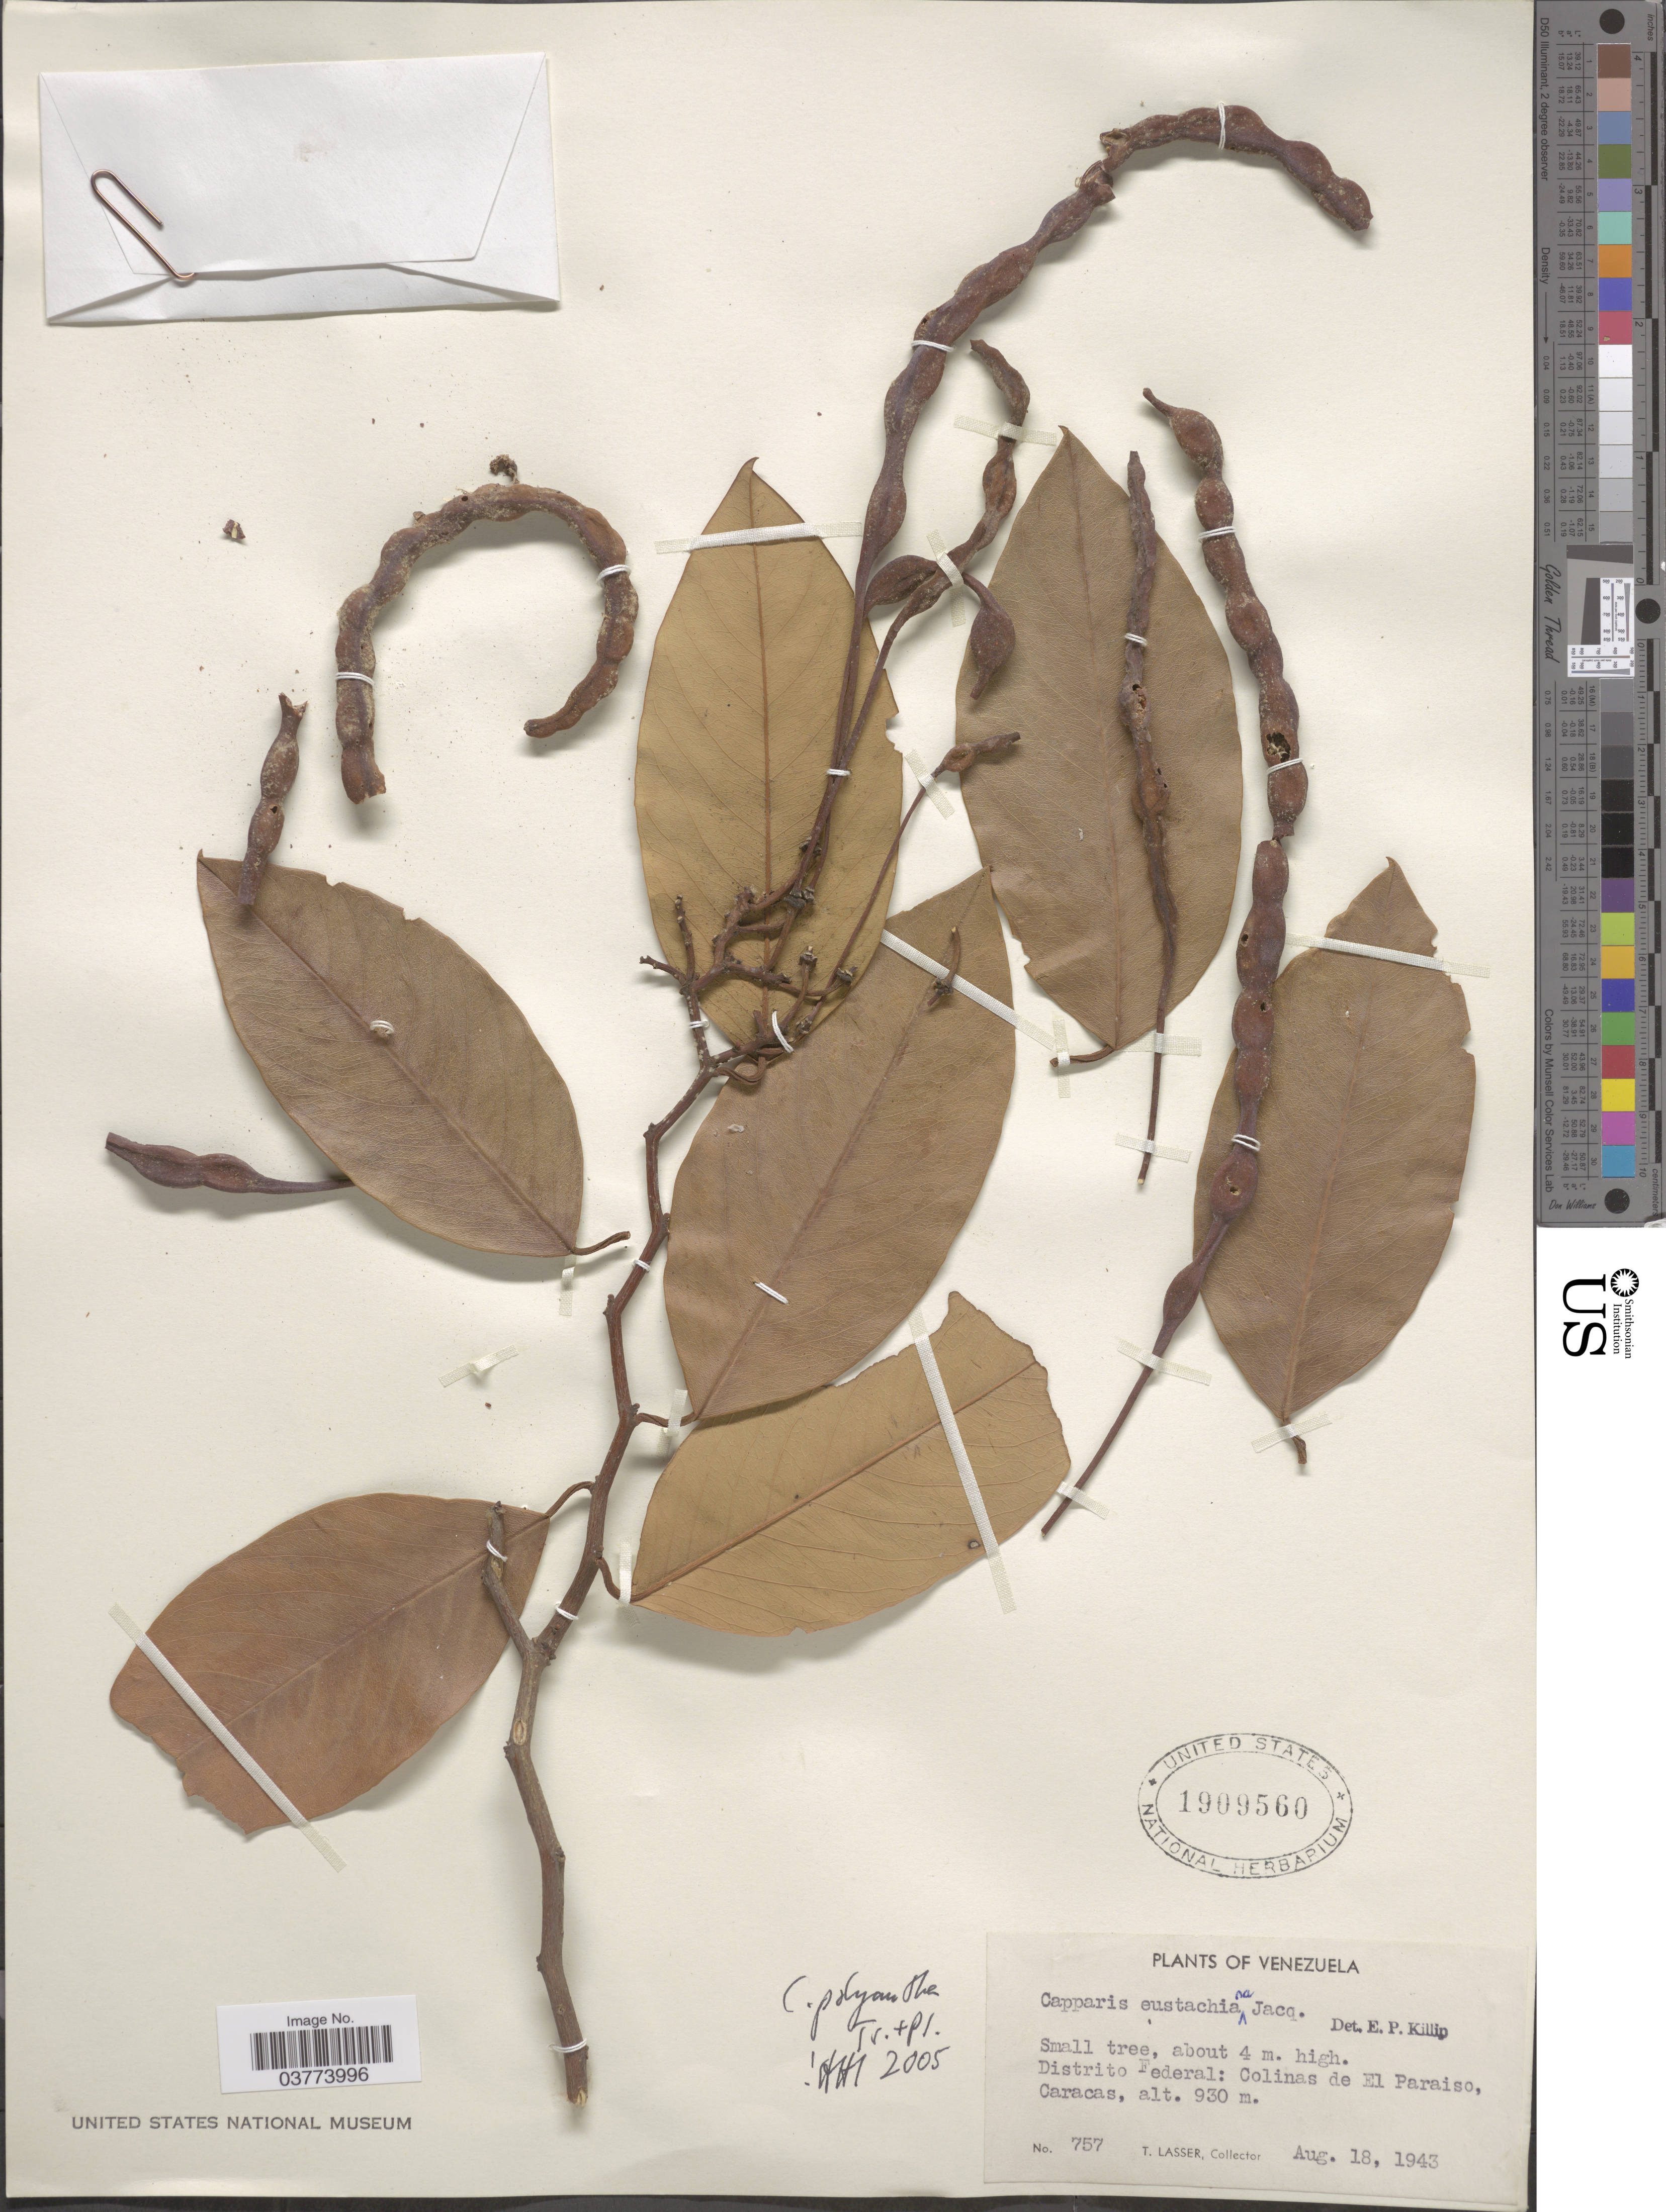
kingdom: Plantae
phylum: Tracheophyta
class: Magnoliopsida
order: Brassicales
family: Capparaceae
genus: Cynophalla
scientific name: Cynophalla polyantha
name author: (Triana & Planch.) Cornejo & Iltis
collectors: T. Lasser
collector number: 757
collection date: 1943-08-18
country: Venezuela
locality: Distrito Federal: Colinas de El Paraiso, Caracas.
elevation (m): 930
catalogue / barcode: US 1909560